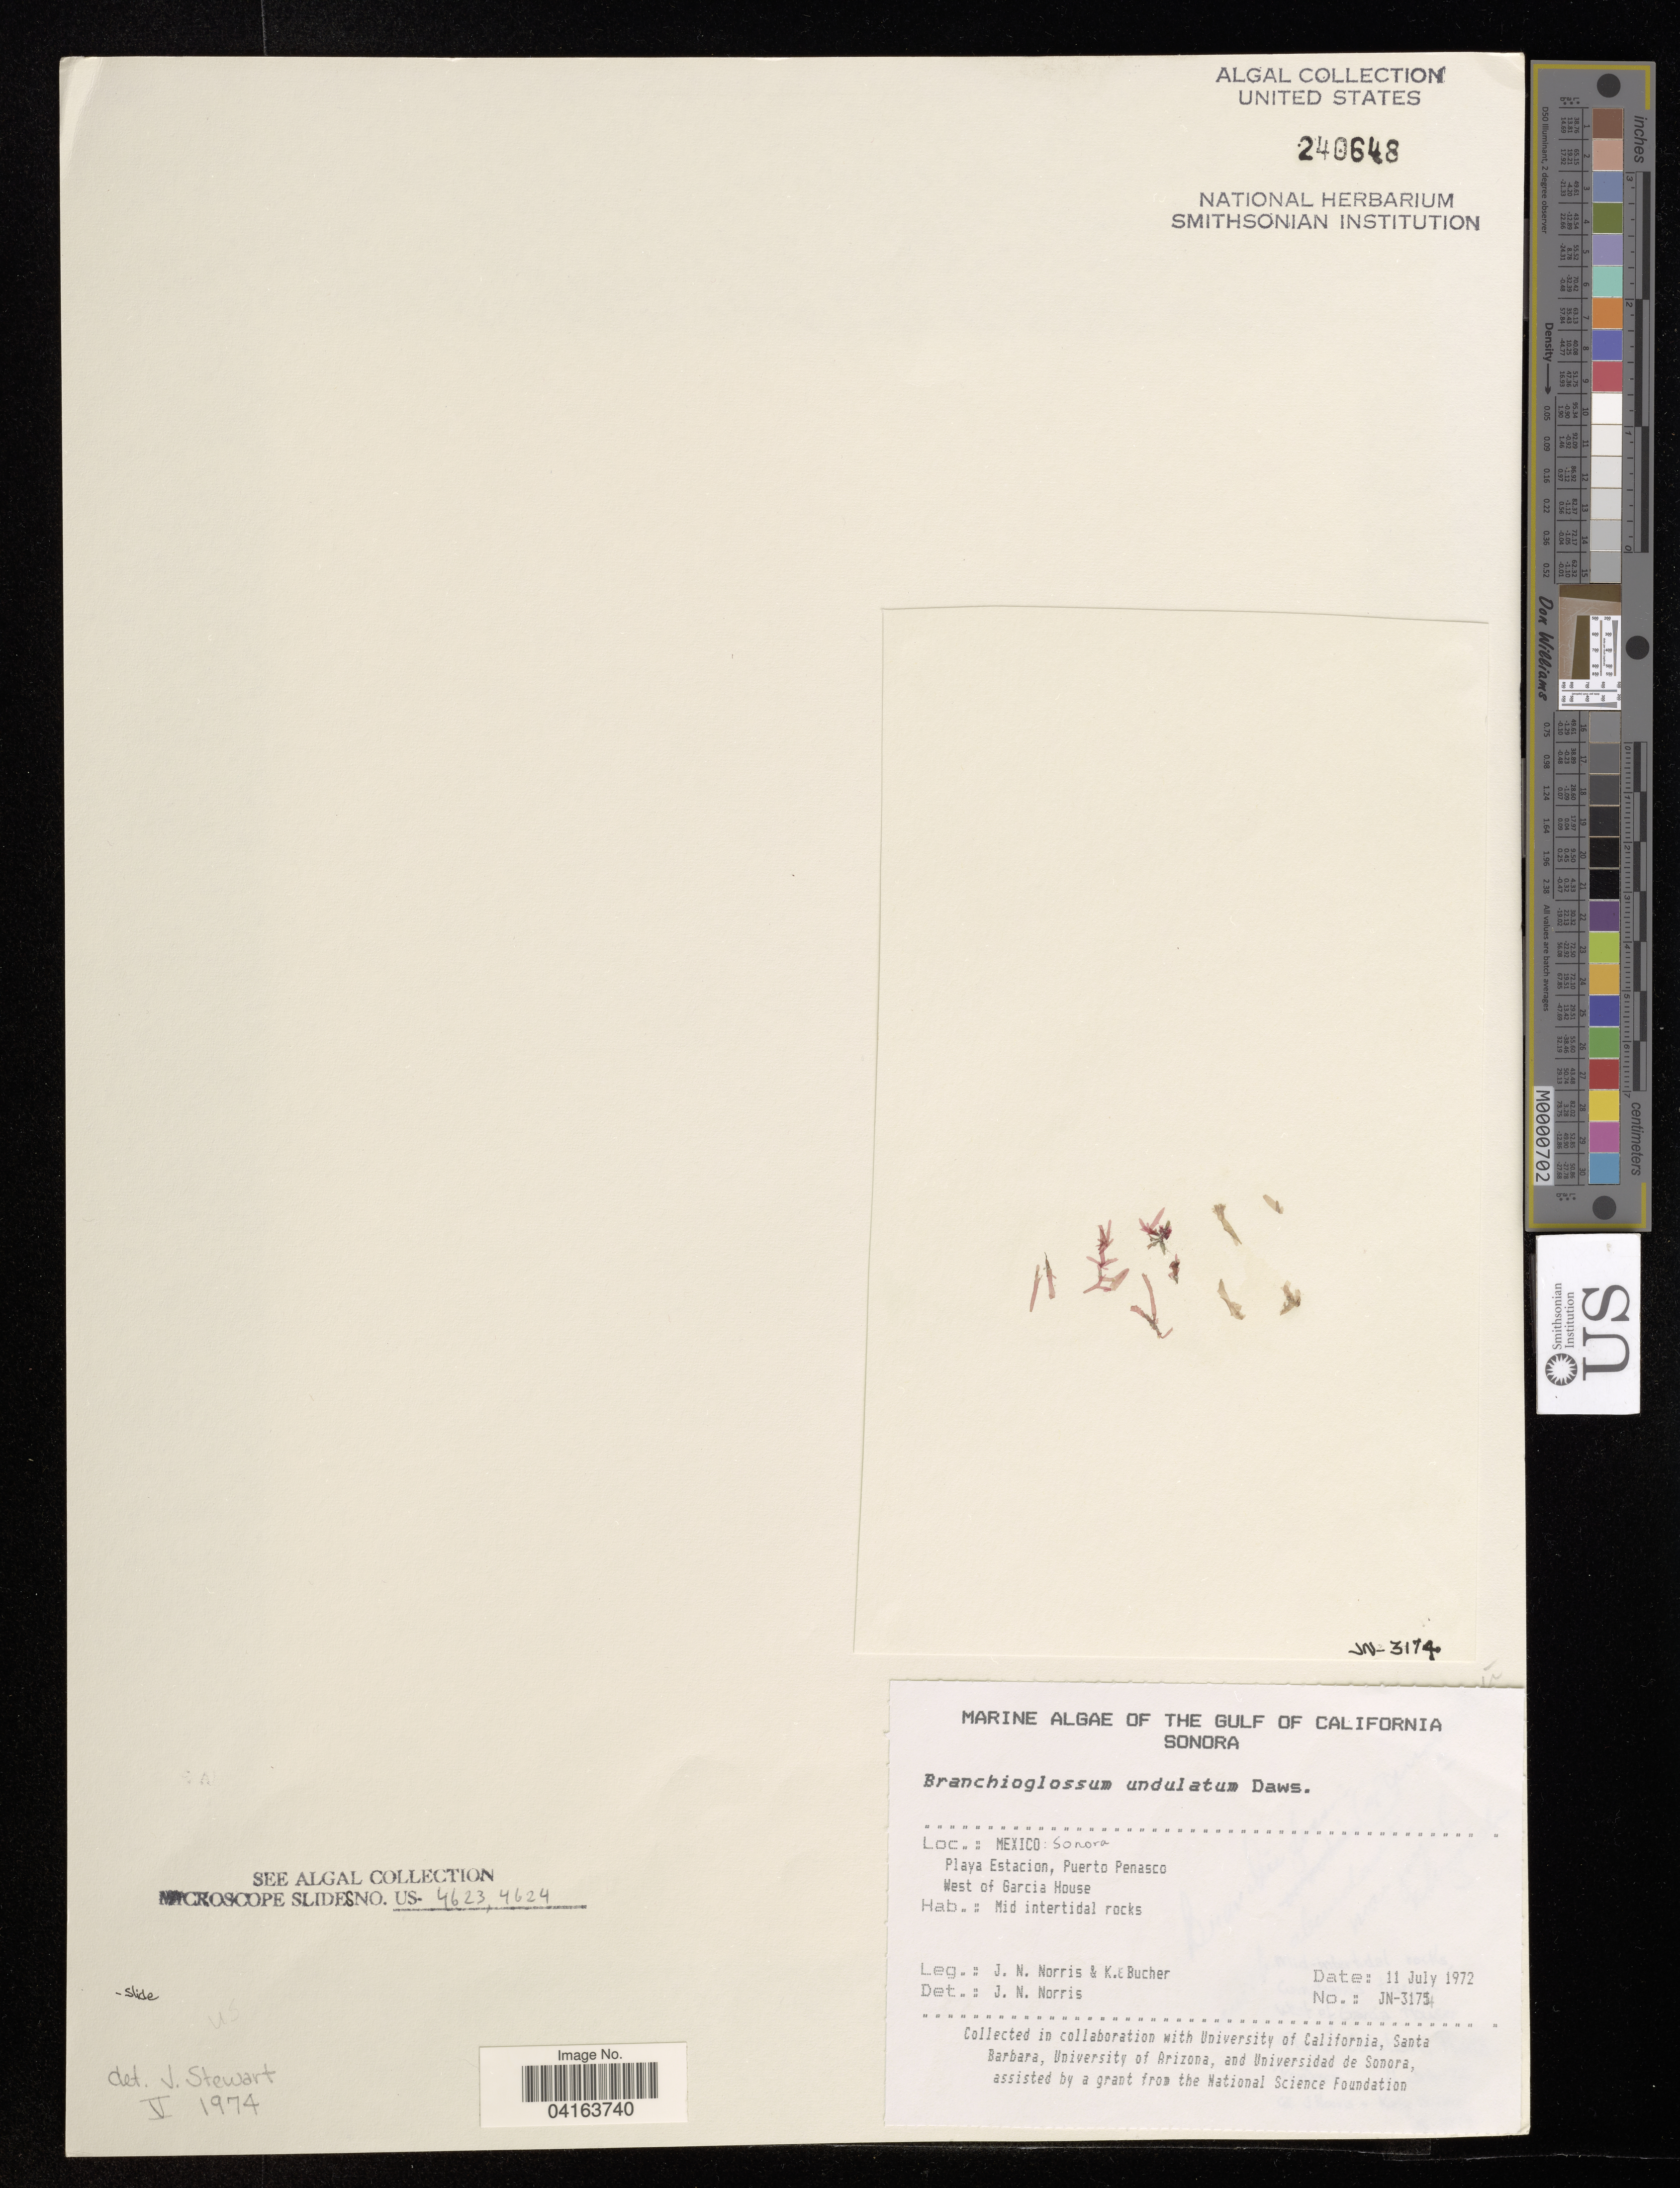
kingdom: Plantae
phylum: Rhodophyta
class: Florideophyceae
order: Ceramiales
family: Delesseriaceae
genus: Branchioglossum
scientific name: Branchioglossum undulatum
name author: E.Y. Dawson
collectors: J. Norris & K. E. Bucher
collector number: JN-3175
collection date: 1972-07-11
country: Mexico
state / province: Sonora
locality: Playa Estacion, Puerto Penasco. West of Garcia House.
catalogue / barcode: US 240648